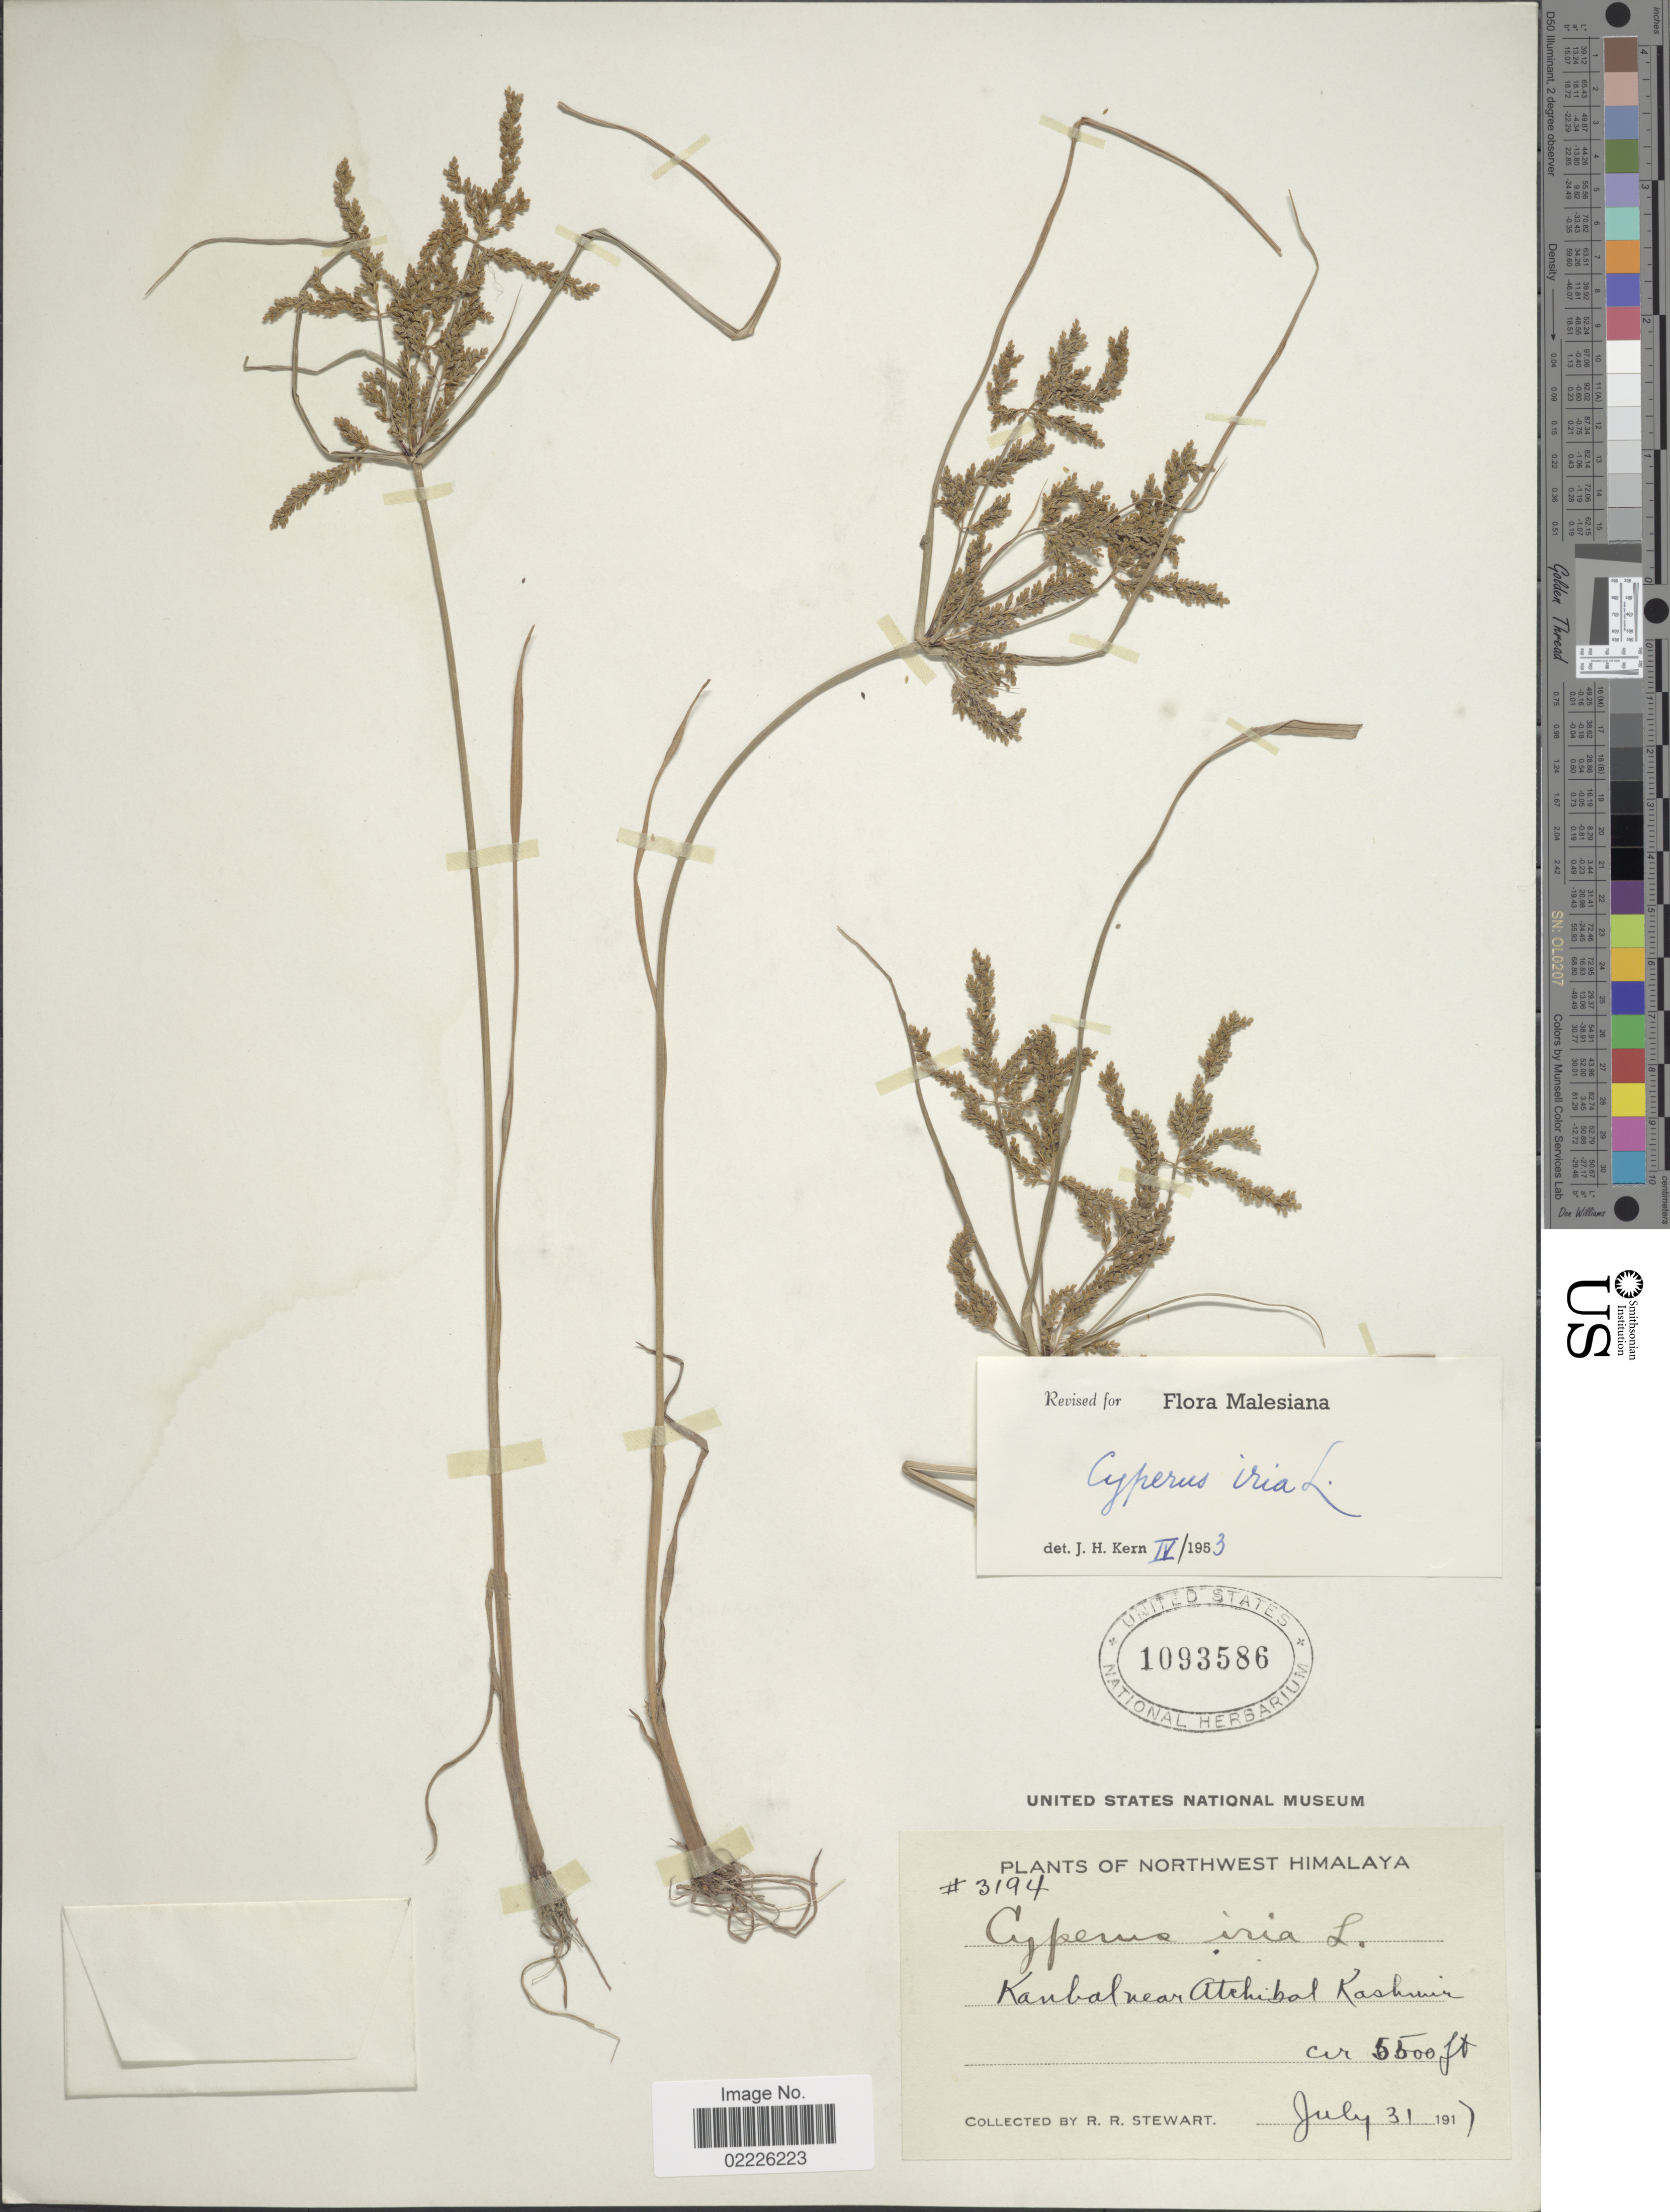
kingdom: Plantae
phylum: Tracheophyta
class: Liliopsida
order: Poales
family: Cyperaceae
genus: Cyperus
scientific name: Cyperus iria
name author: L.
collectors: R. R. Stewart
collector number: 3194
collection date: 1917-07-31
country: India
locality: Northwest Himalaya. Knabol near Atchibal Kashmir.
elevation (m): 1676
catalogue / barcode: US 1093586